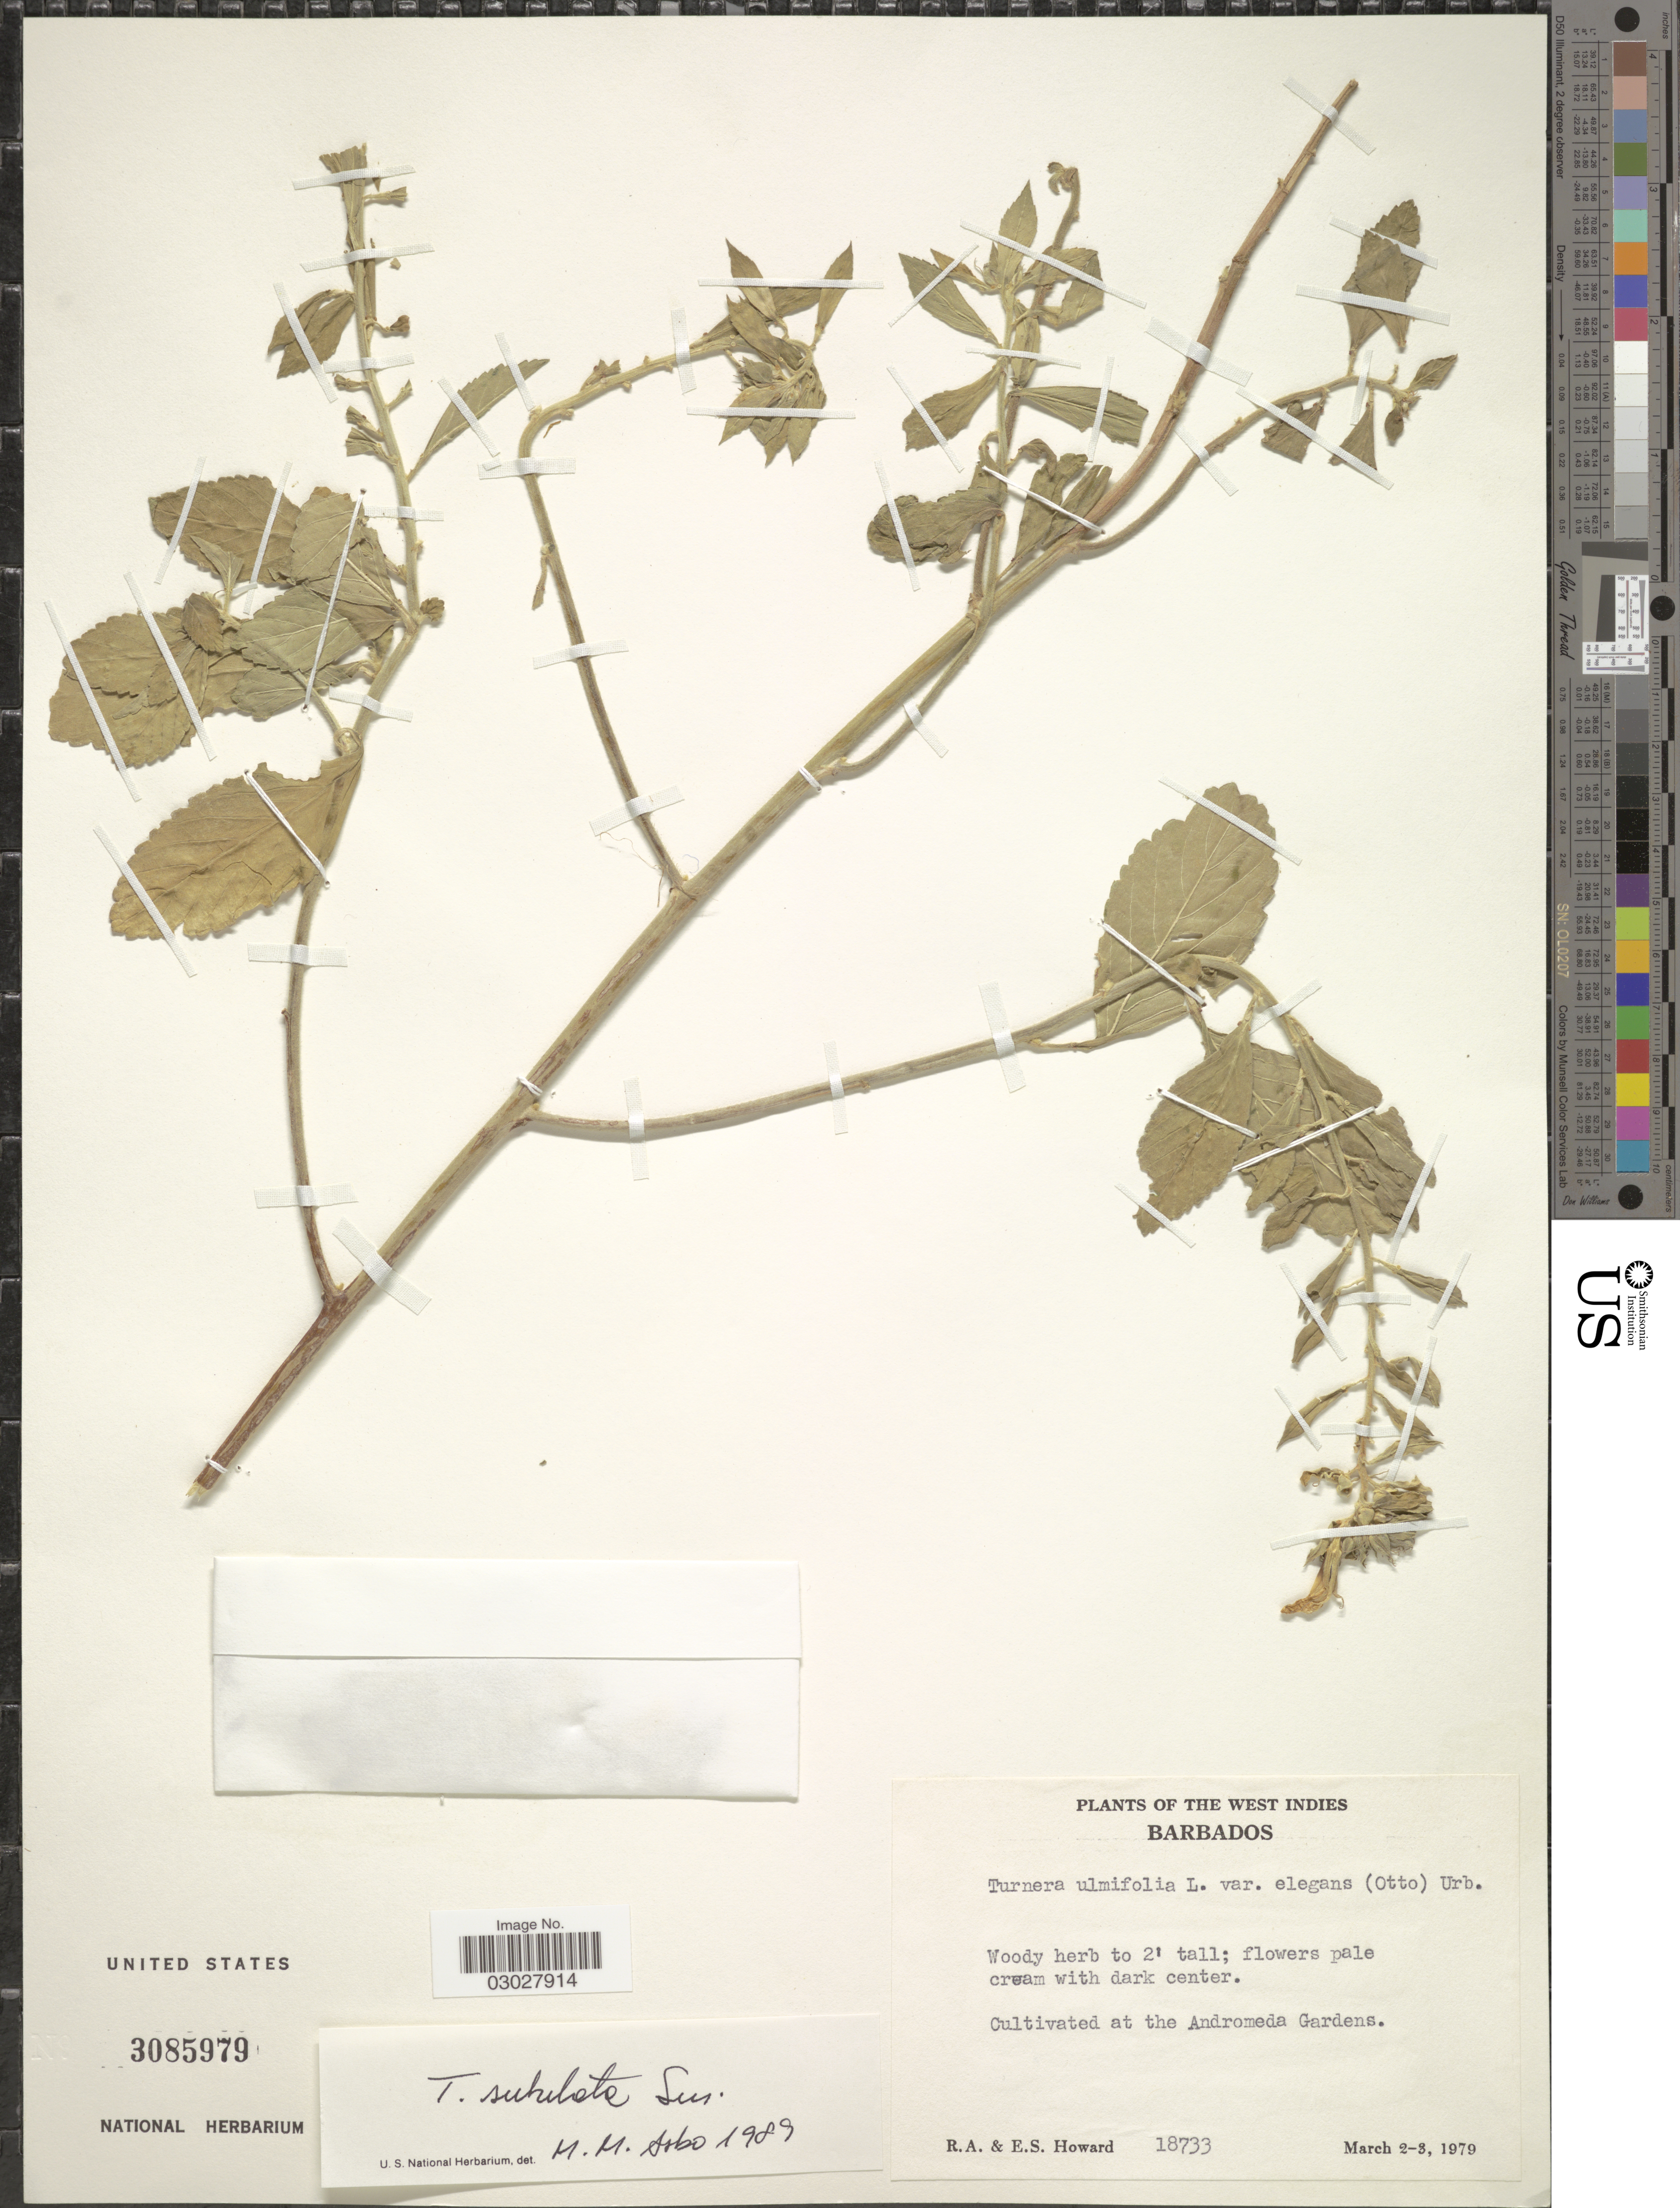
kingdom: Plantae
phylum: Tracheophyta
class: Magnoliopsida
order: Malpighiales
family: Turneraceae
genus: Turnera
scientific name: Turnera subulata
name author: Sm.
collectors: R. A. Howard & E. S. Howard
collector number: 18733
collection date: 1979-03-02/1979-03-03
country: Barbados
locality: Andromeda Gardens.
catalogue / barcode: US 3085979